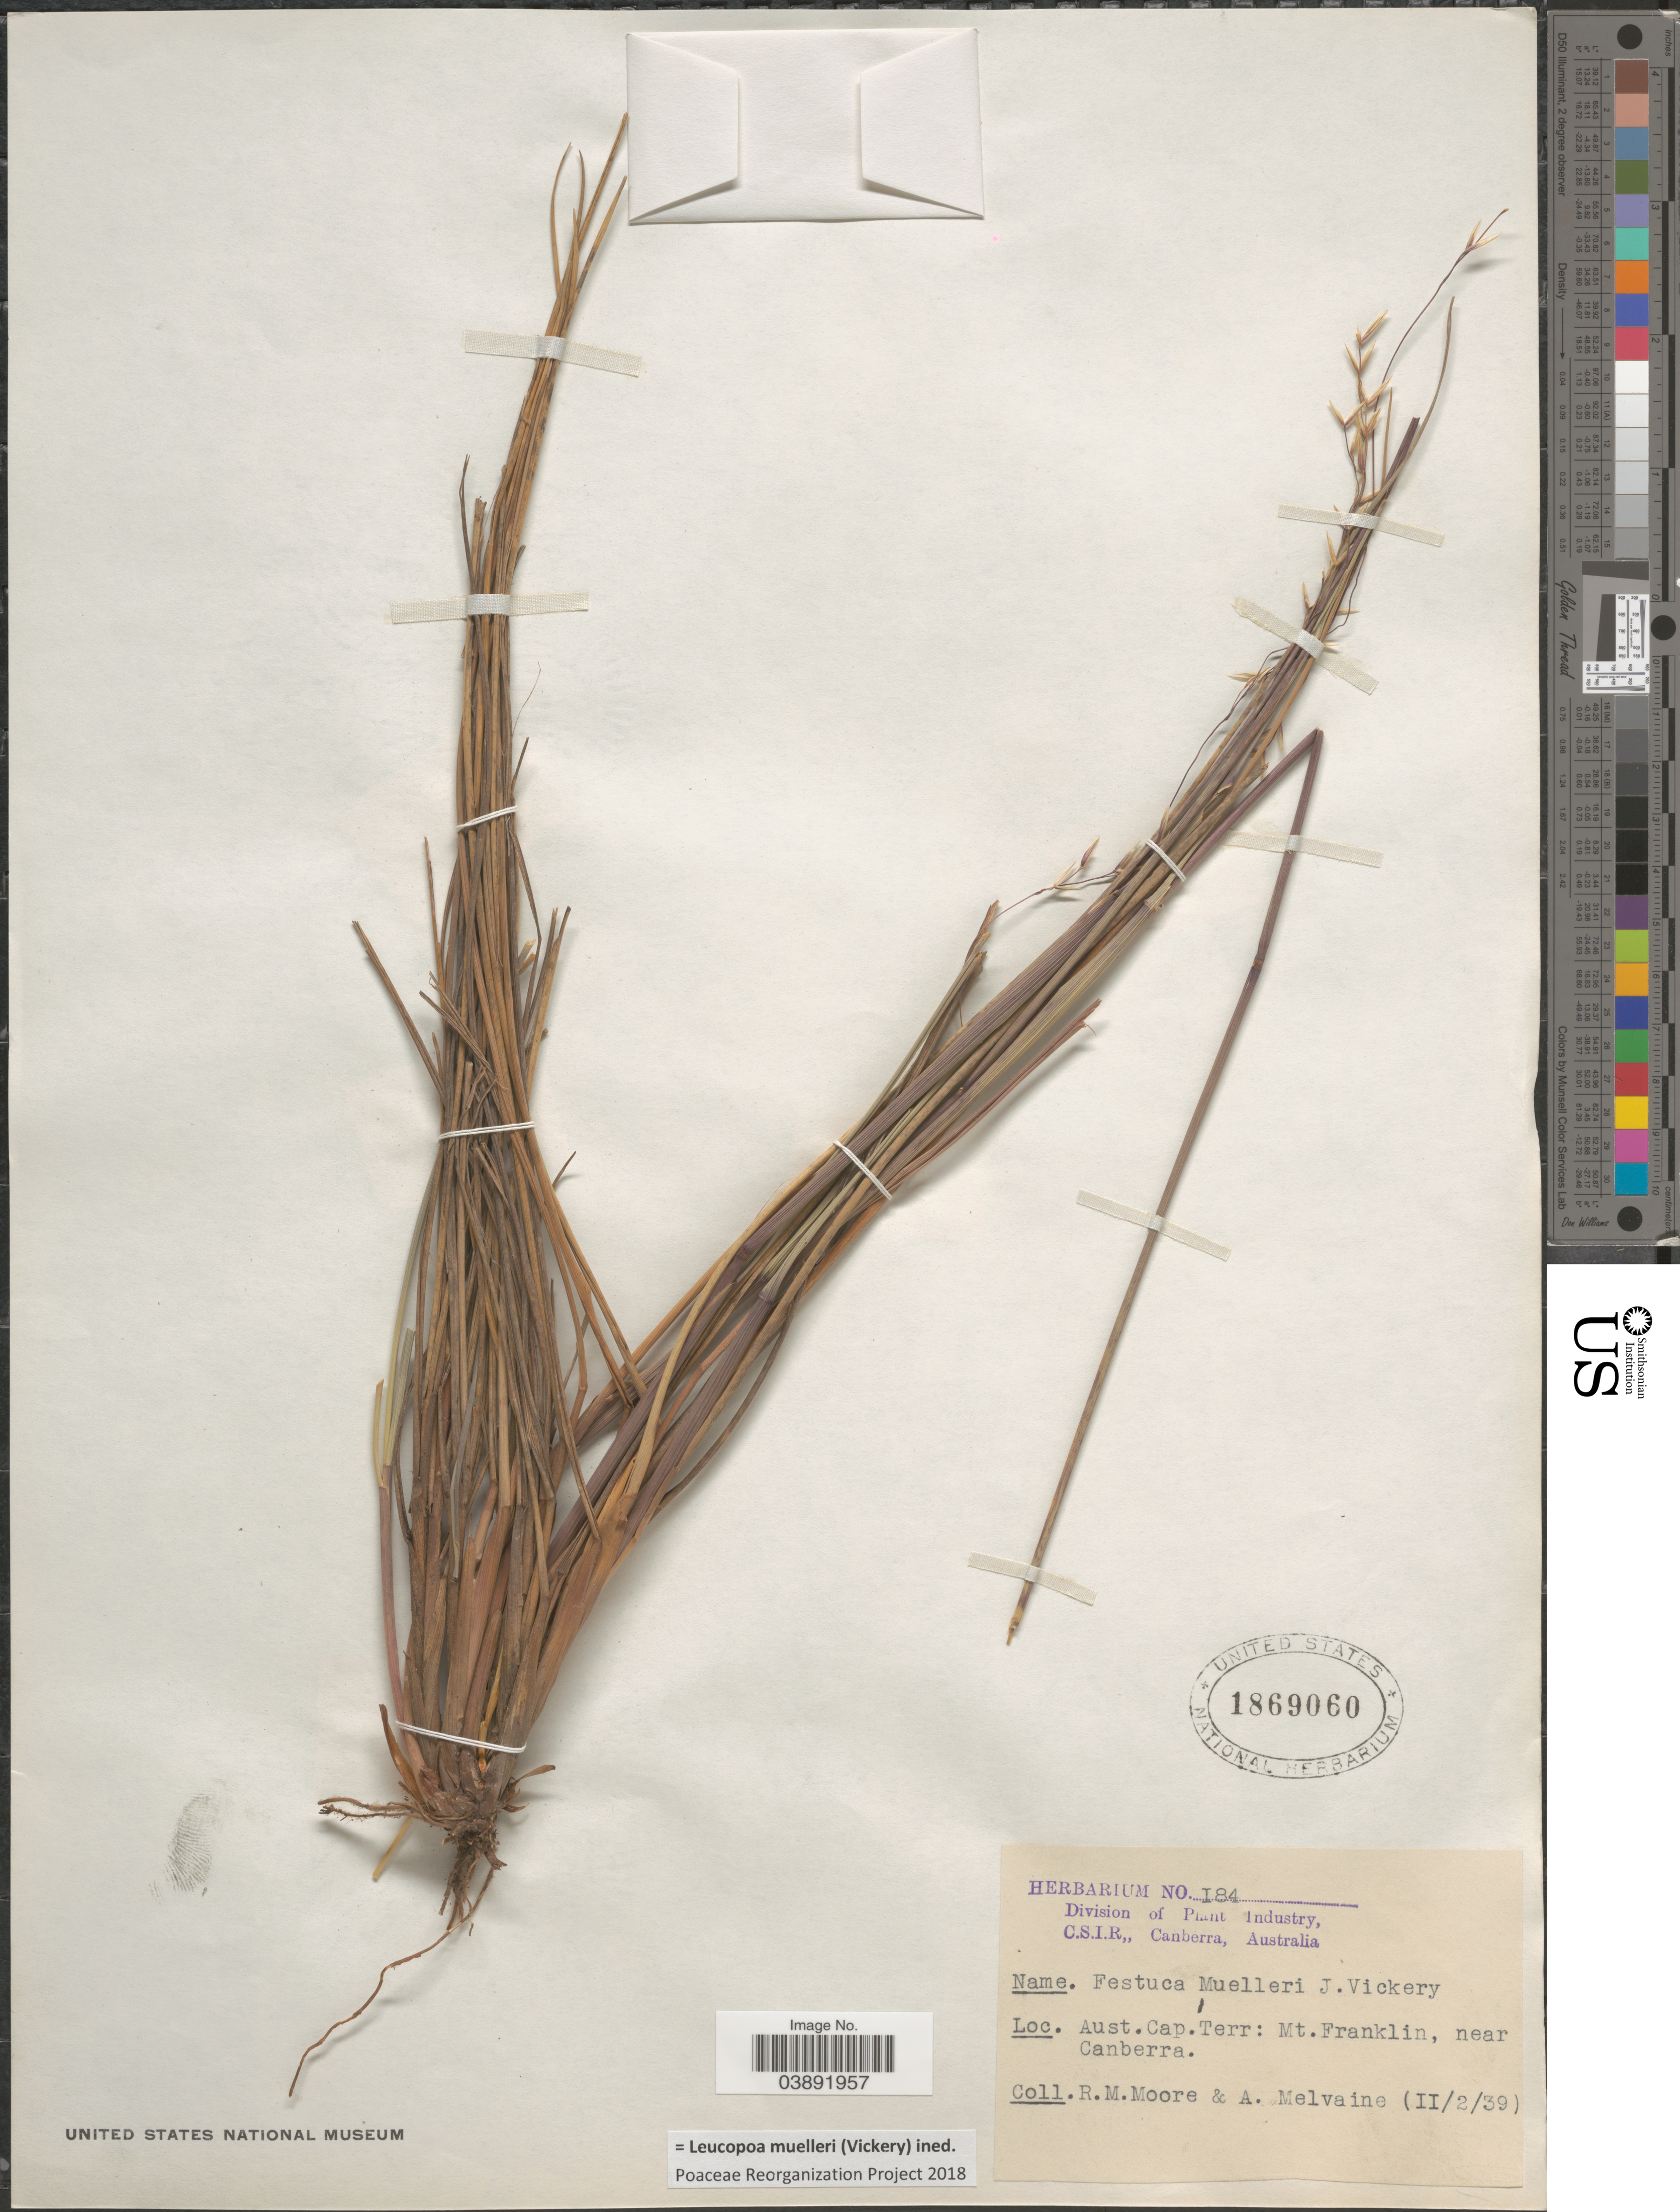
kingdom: Plantae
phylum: Tracheophyta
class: Liliopsida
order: Poales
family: Poaceae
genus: Leucopoa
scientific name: Leucopoa muelleri ined.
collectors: R. Moore & A. Melvaine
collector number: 184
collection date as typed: Transcribed d/m/y: 2/2/39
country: Australia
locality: Aust. Cap. Terr: Mt. Franklin, near Canberra.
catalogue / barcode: US 1869060